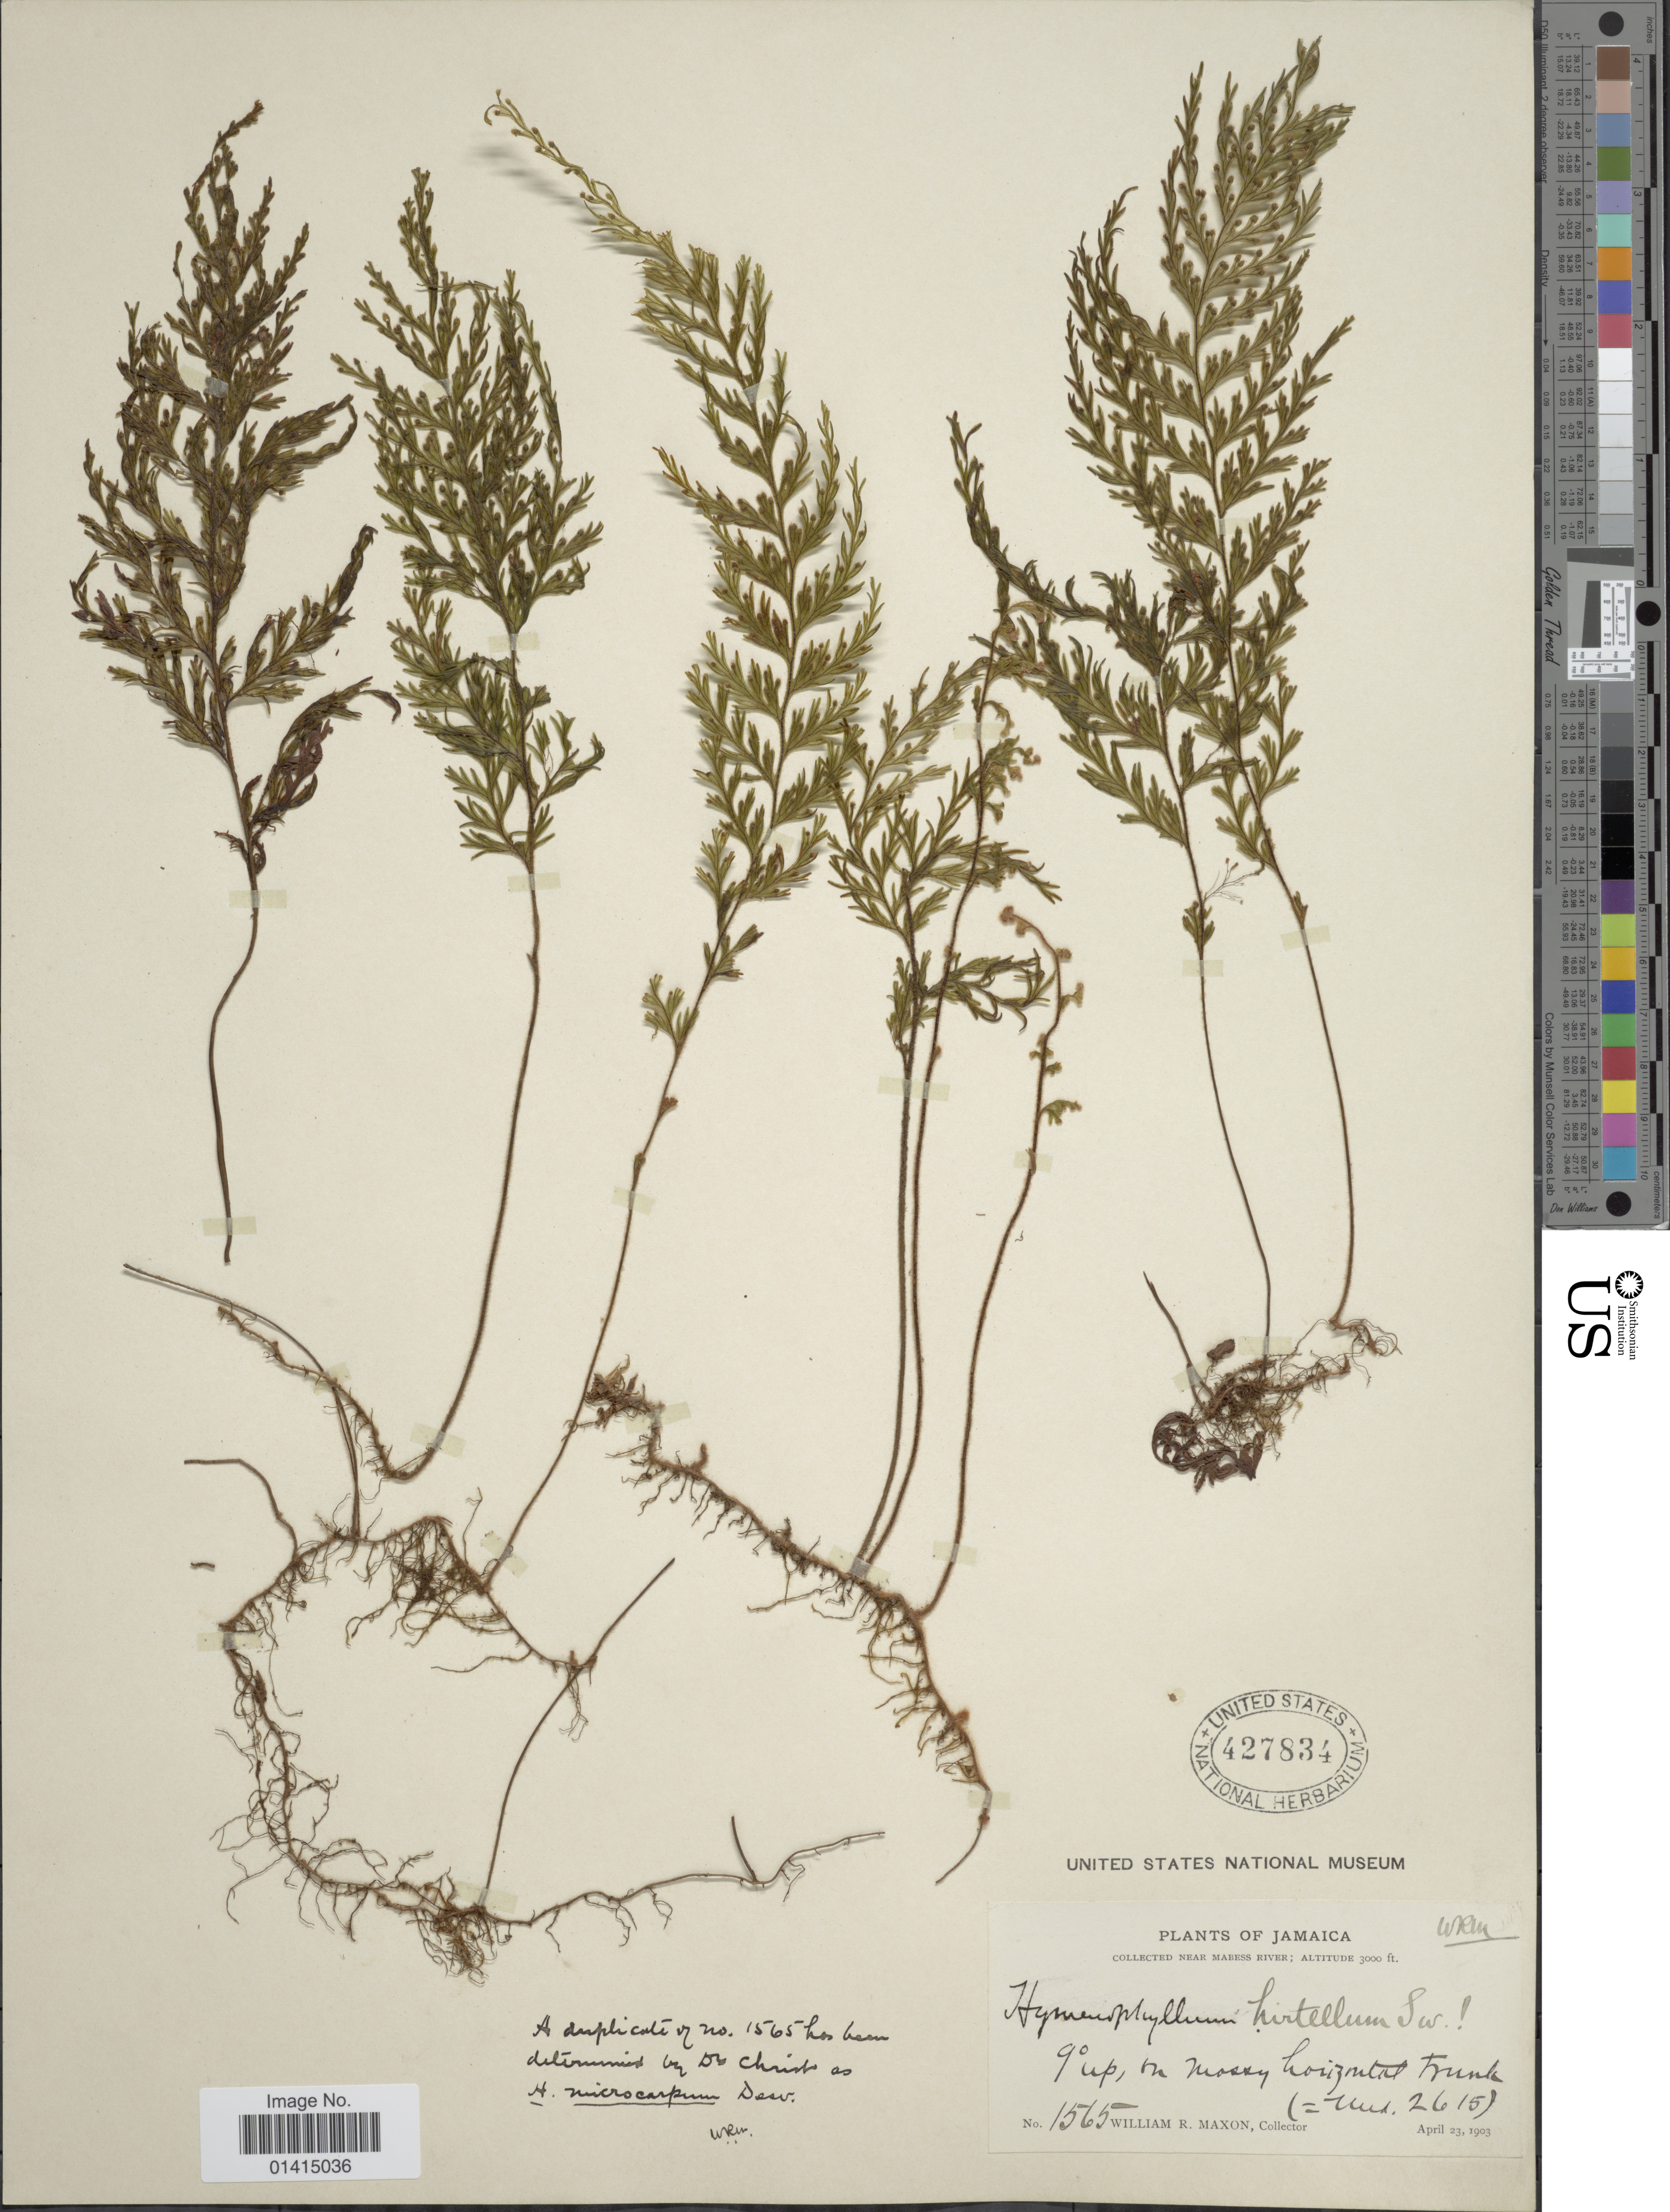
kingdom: Plantae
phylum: Tracheophyta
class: Polypodiopsida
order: Hymenophyllales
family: Hymenophyllaceae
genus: Hymenophyllum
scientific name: Hymenophyllum hirtellum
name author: Sw. in Schrad.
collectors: W. R. Maxon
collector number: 1565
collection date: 1903-04-23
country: Jamaica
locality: Near Mabess River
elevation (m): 914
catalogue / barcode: US 427834